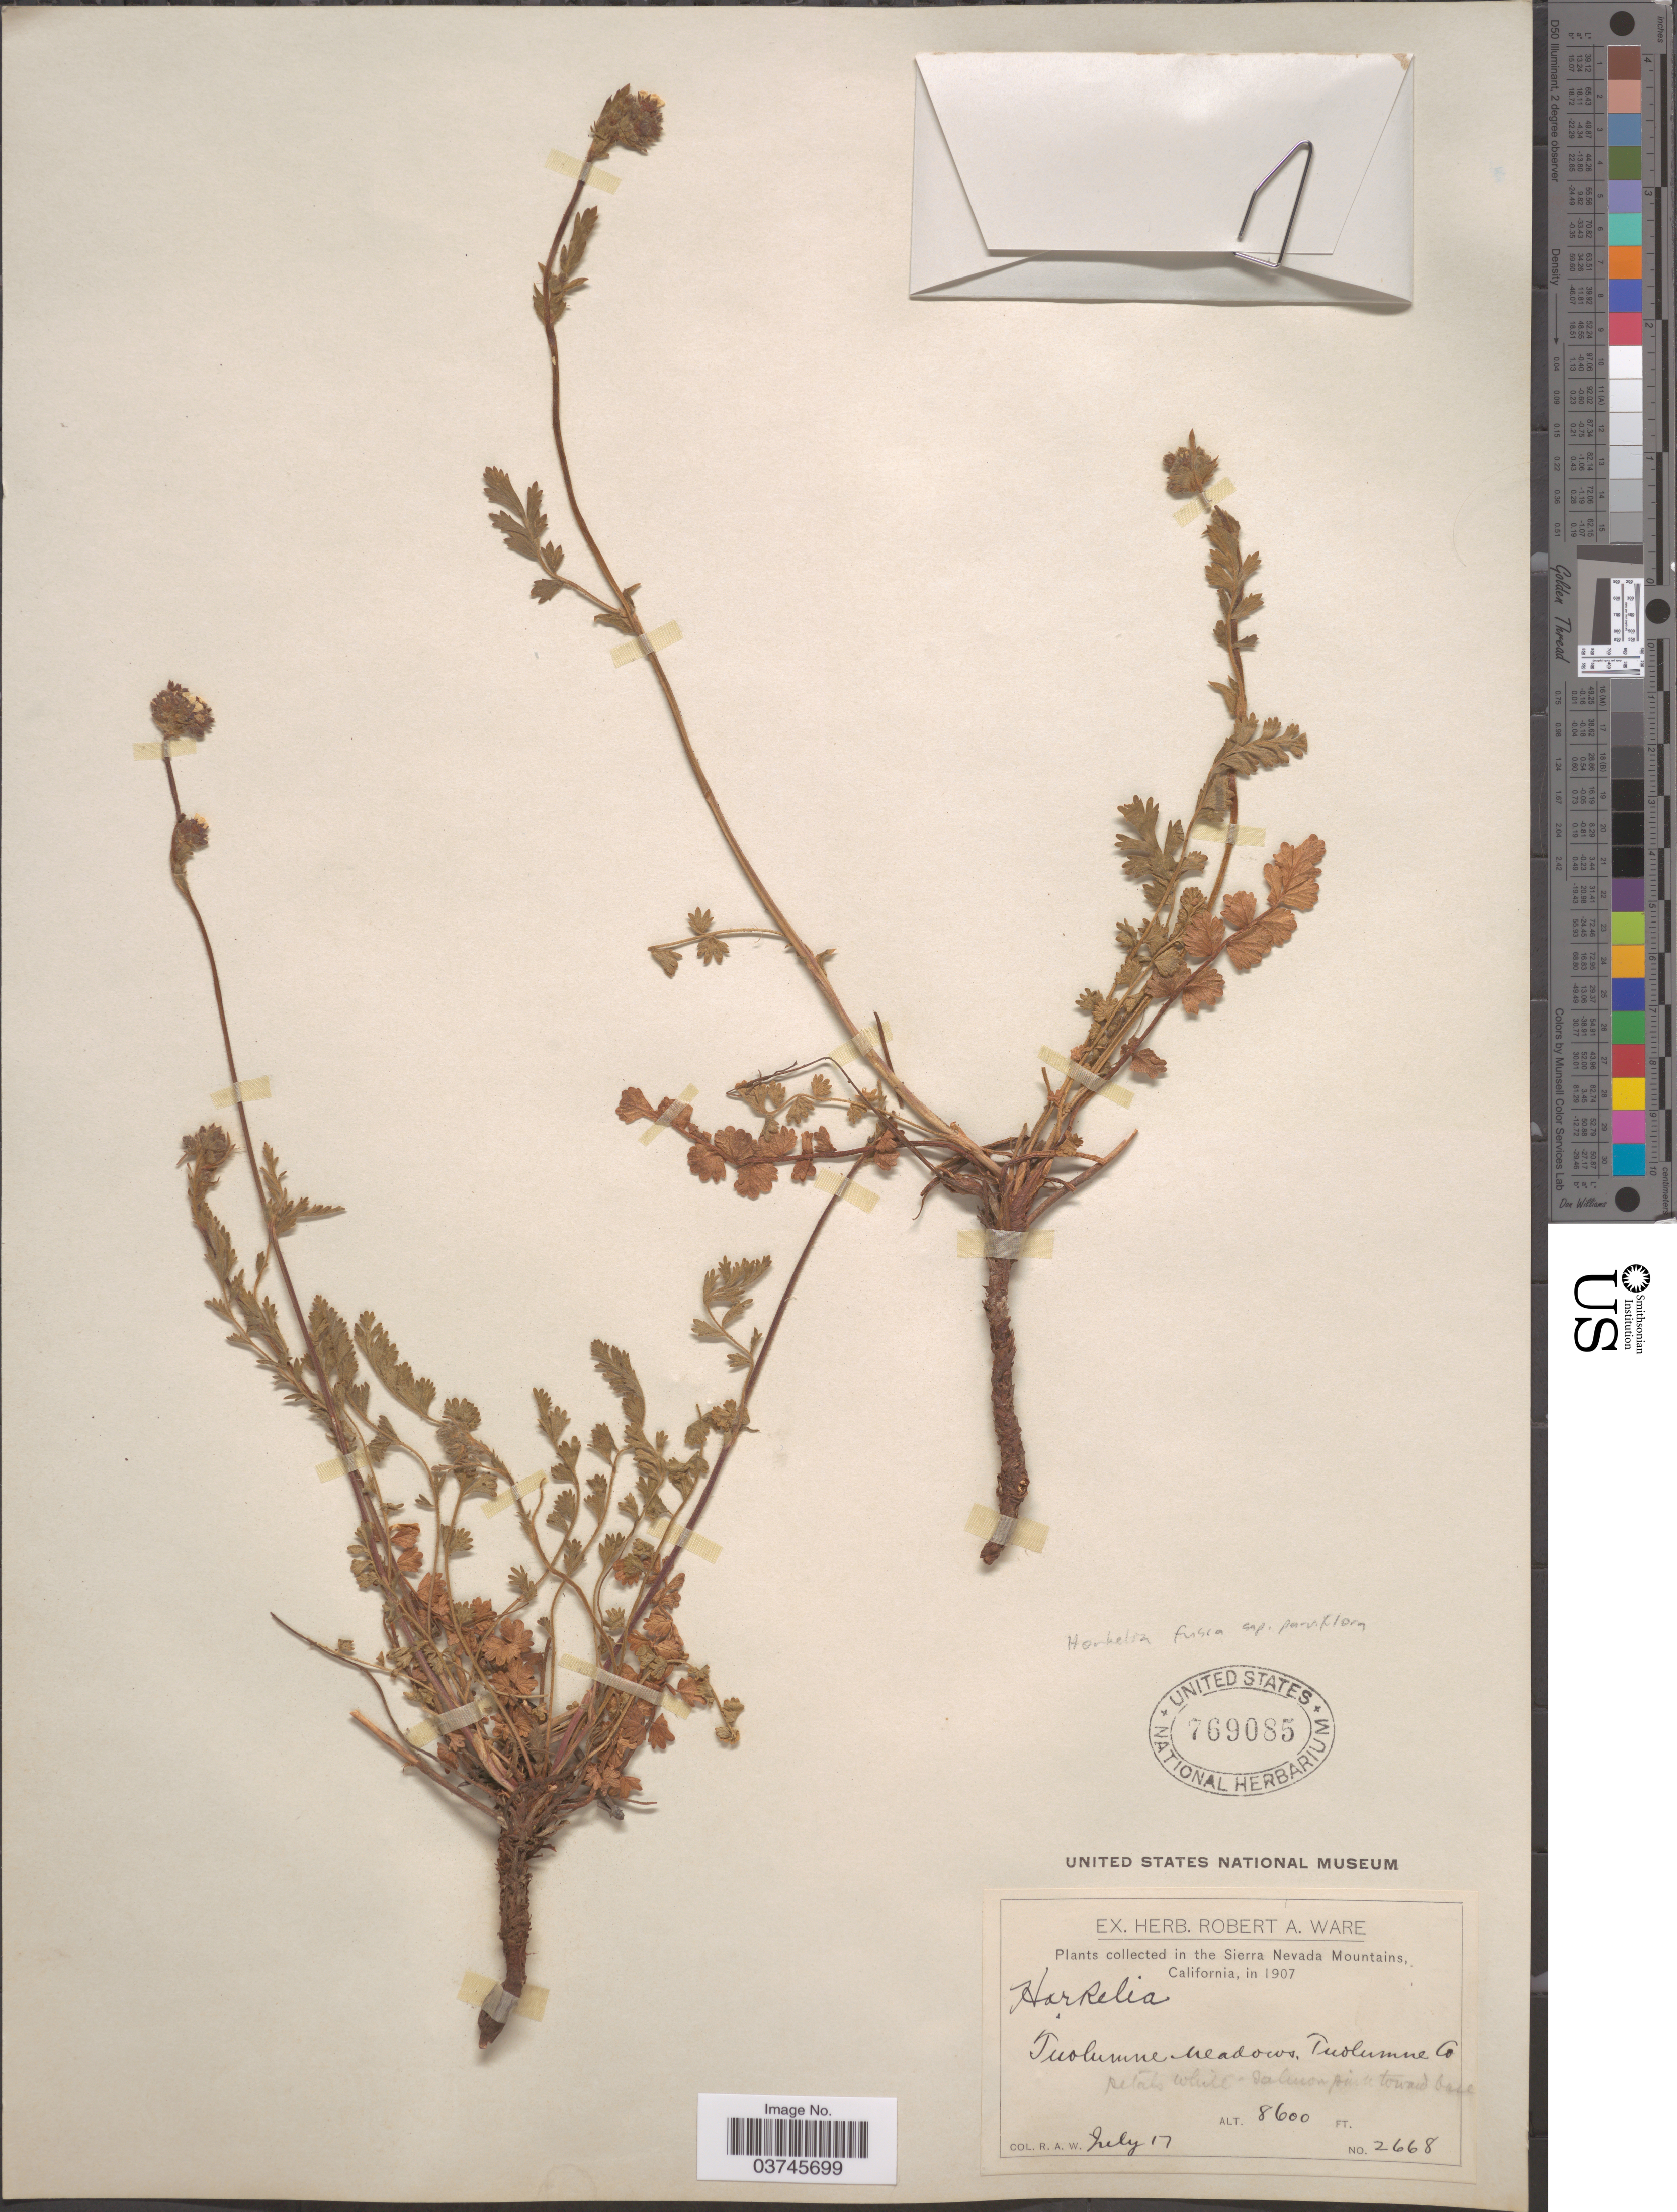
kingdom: Plantae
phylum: Tracheophyta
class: Magnoliopsida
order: Rosales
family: Rosaceae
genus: Potentilla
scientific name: Potentilla douglasii var. parviflora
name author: (Nutt. ex Hook. & Arn.) J.T. Howell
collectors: R. Ware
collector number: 2668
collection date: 1907-07-17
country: United States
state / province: California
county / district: Tuolumne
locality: Sierra Nevada Mountains. Tuolumne Meadows, Tuolumne Co.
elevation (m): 2621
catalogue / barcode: US 769085